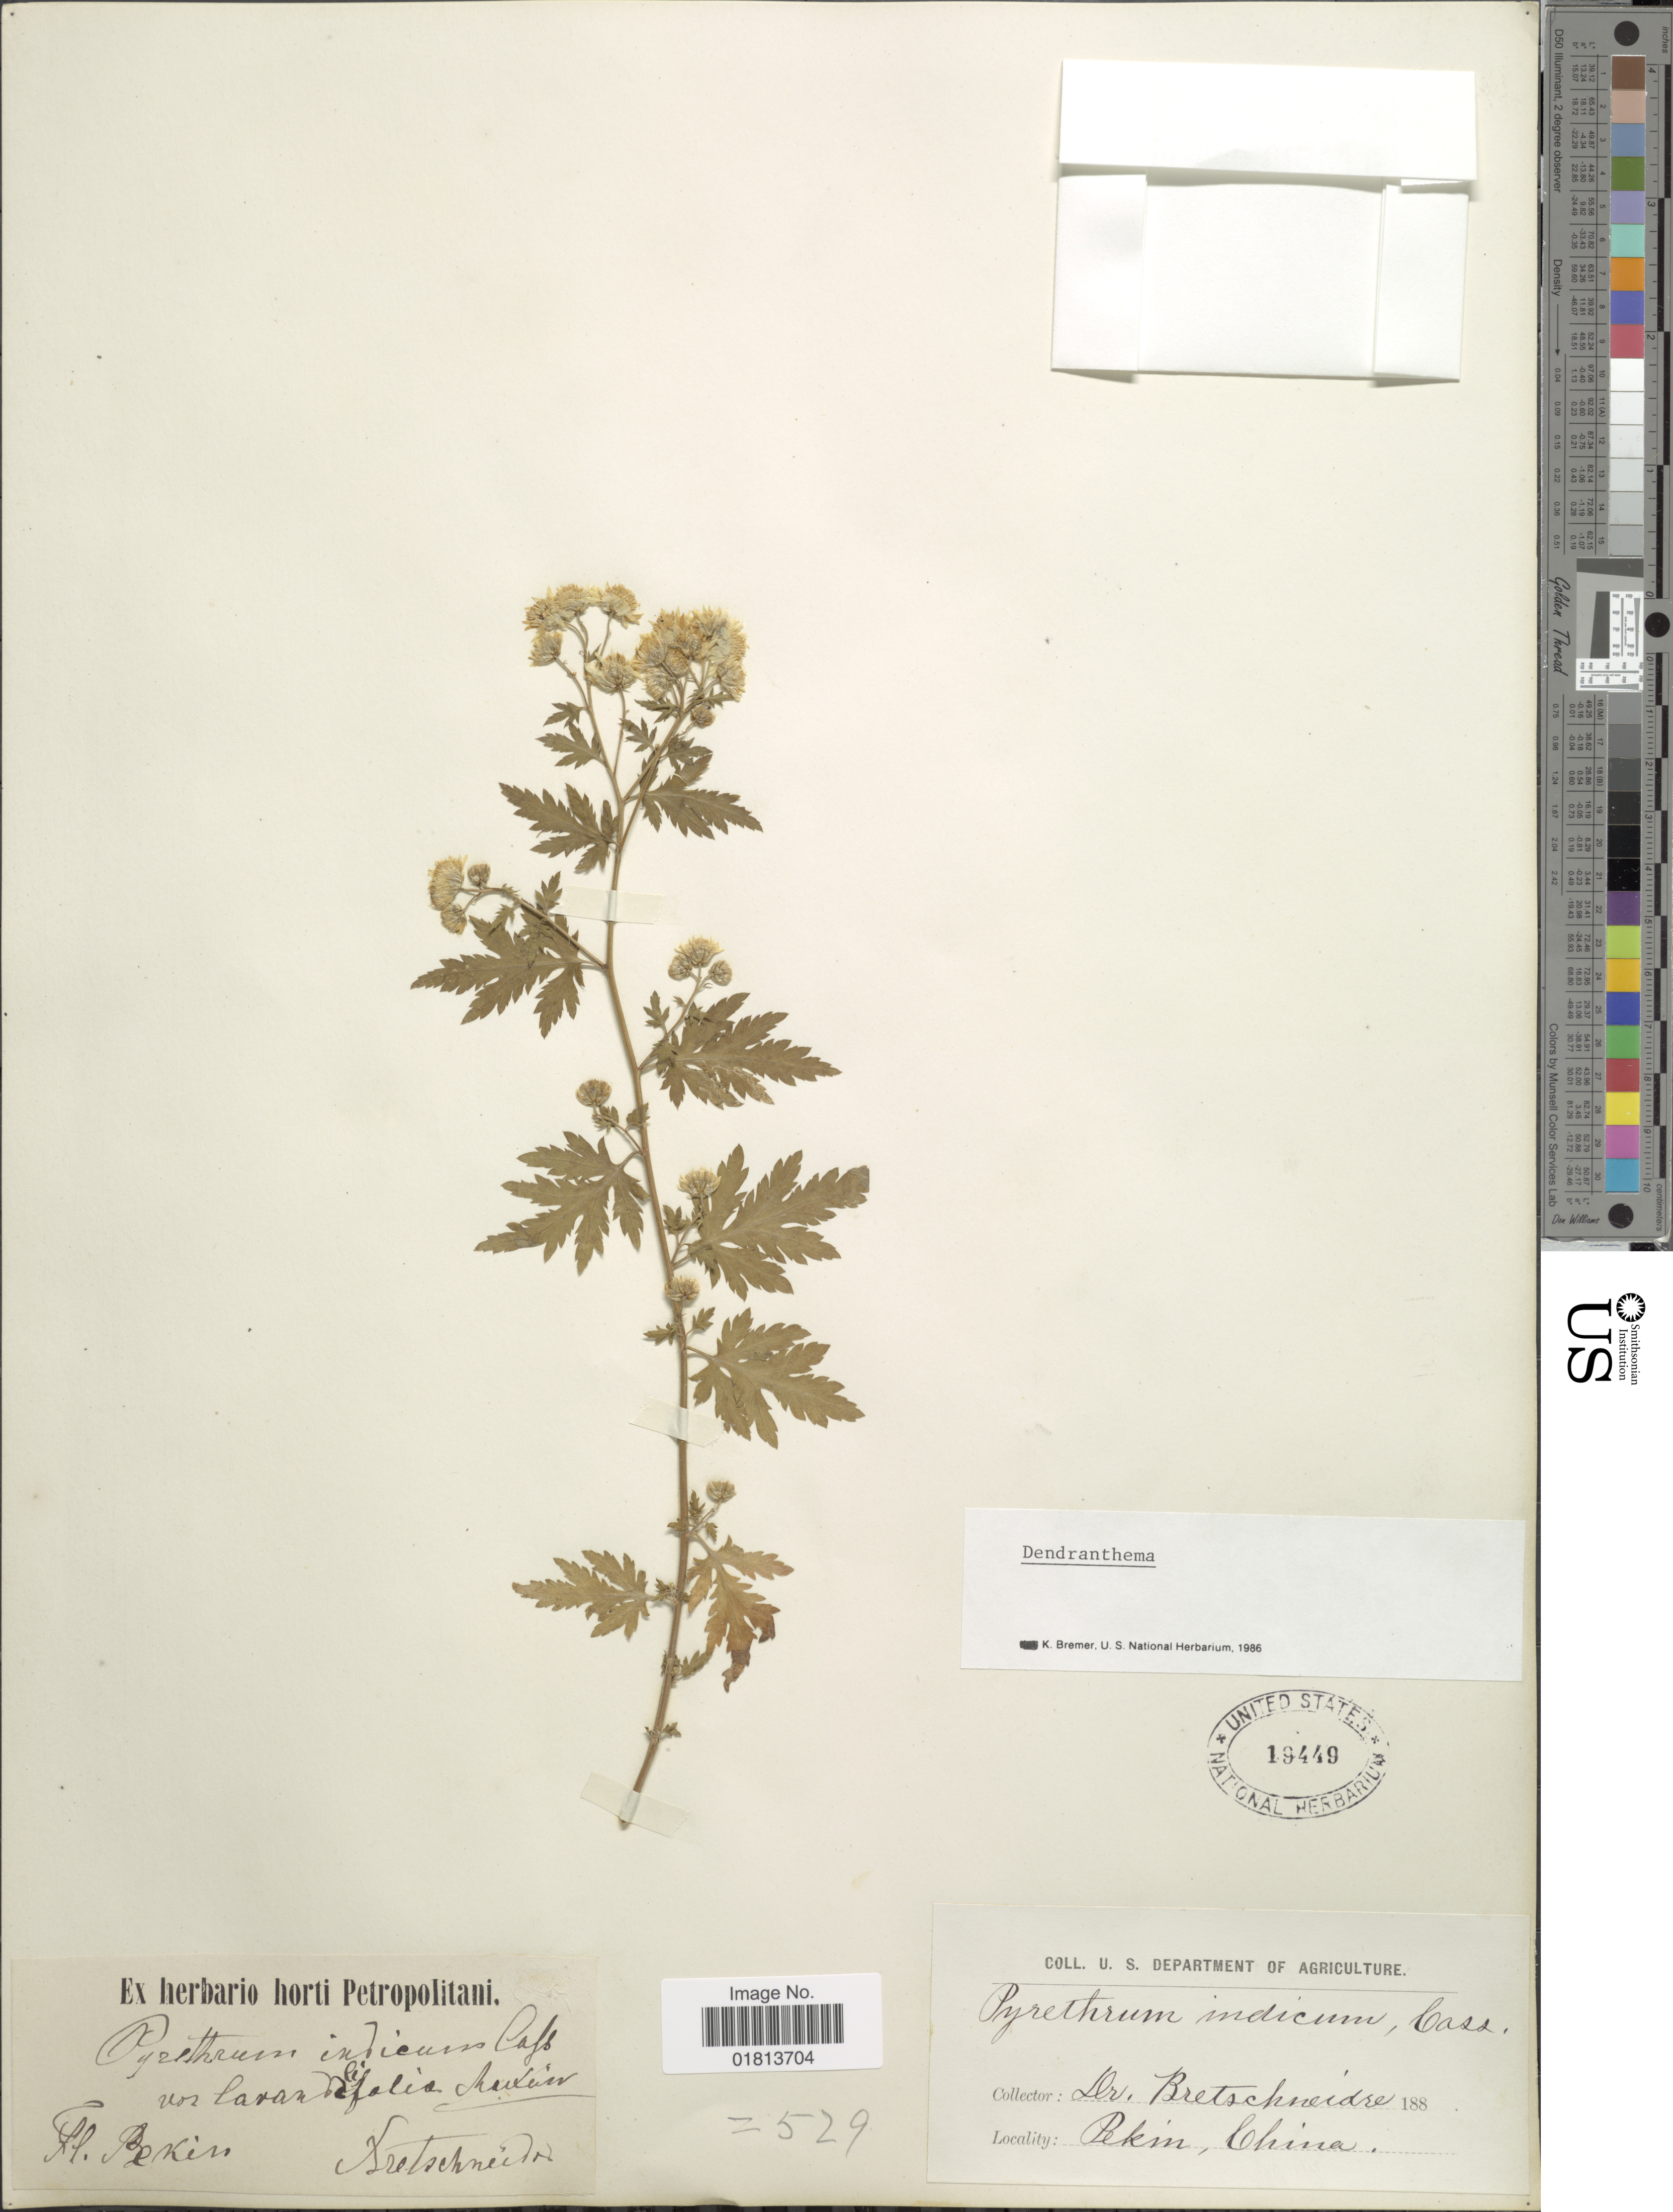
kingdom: Plantae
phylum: Tracheophyta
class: Magnoliopsida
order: Asterales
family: Asteraceae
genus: Dendranthema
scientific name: Dendranthema indicum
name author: (L.) Des Moul.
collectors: Breitschneider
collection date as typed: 188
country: China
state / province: Beijing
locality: Fl. Pekin, China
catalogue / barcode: US 19449